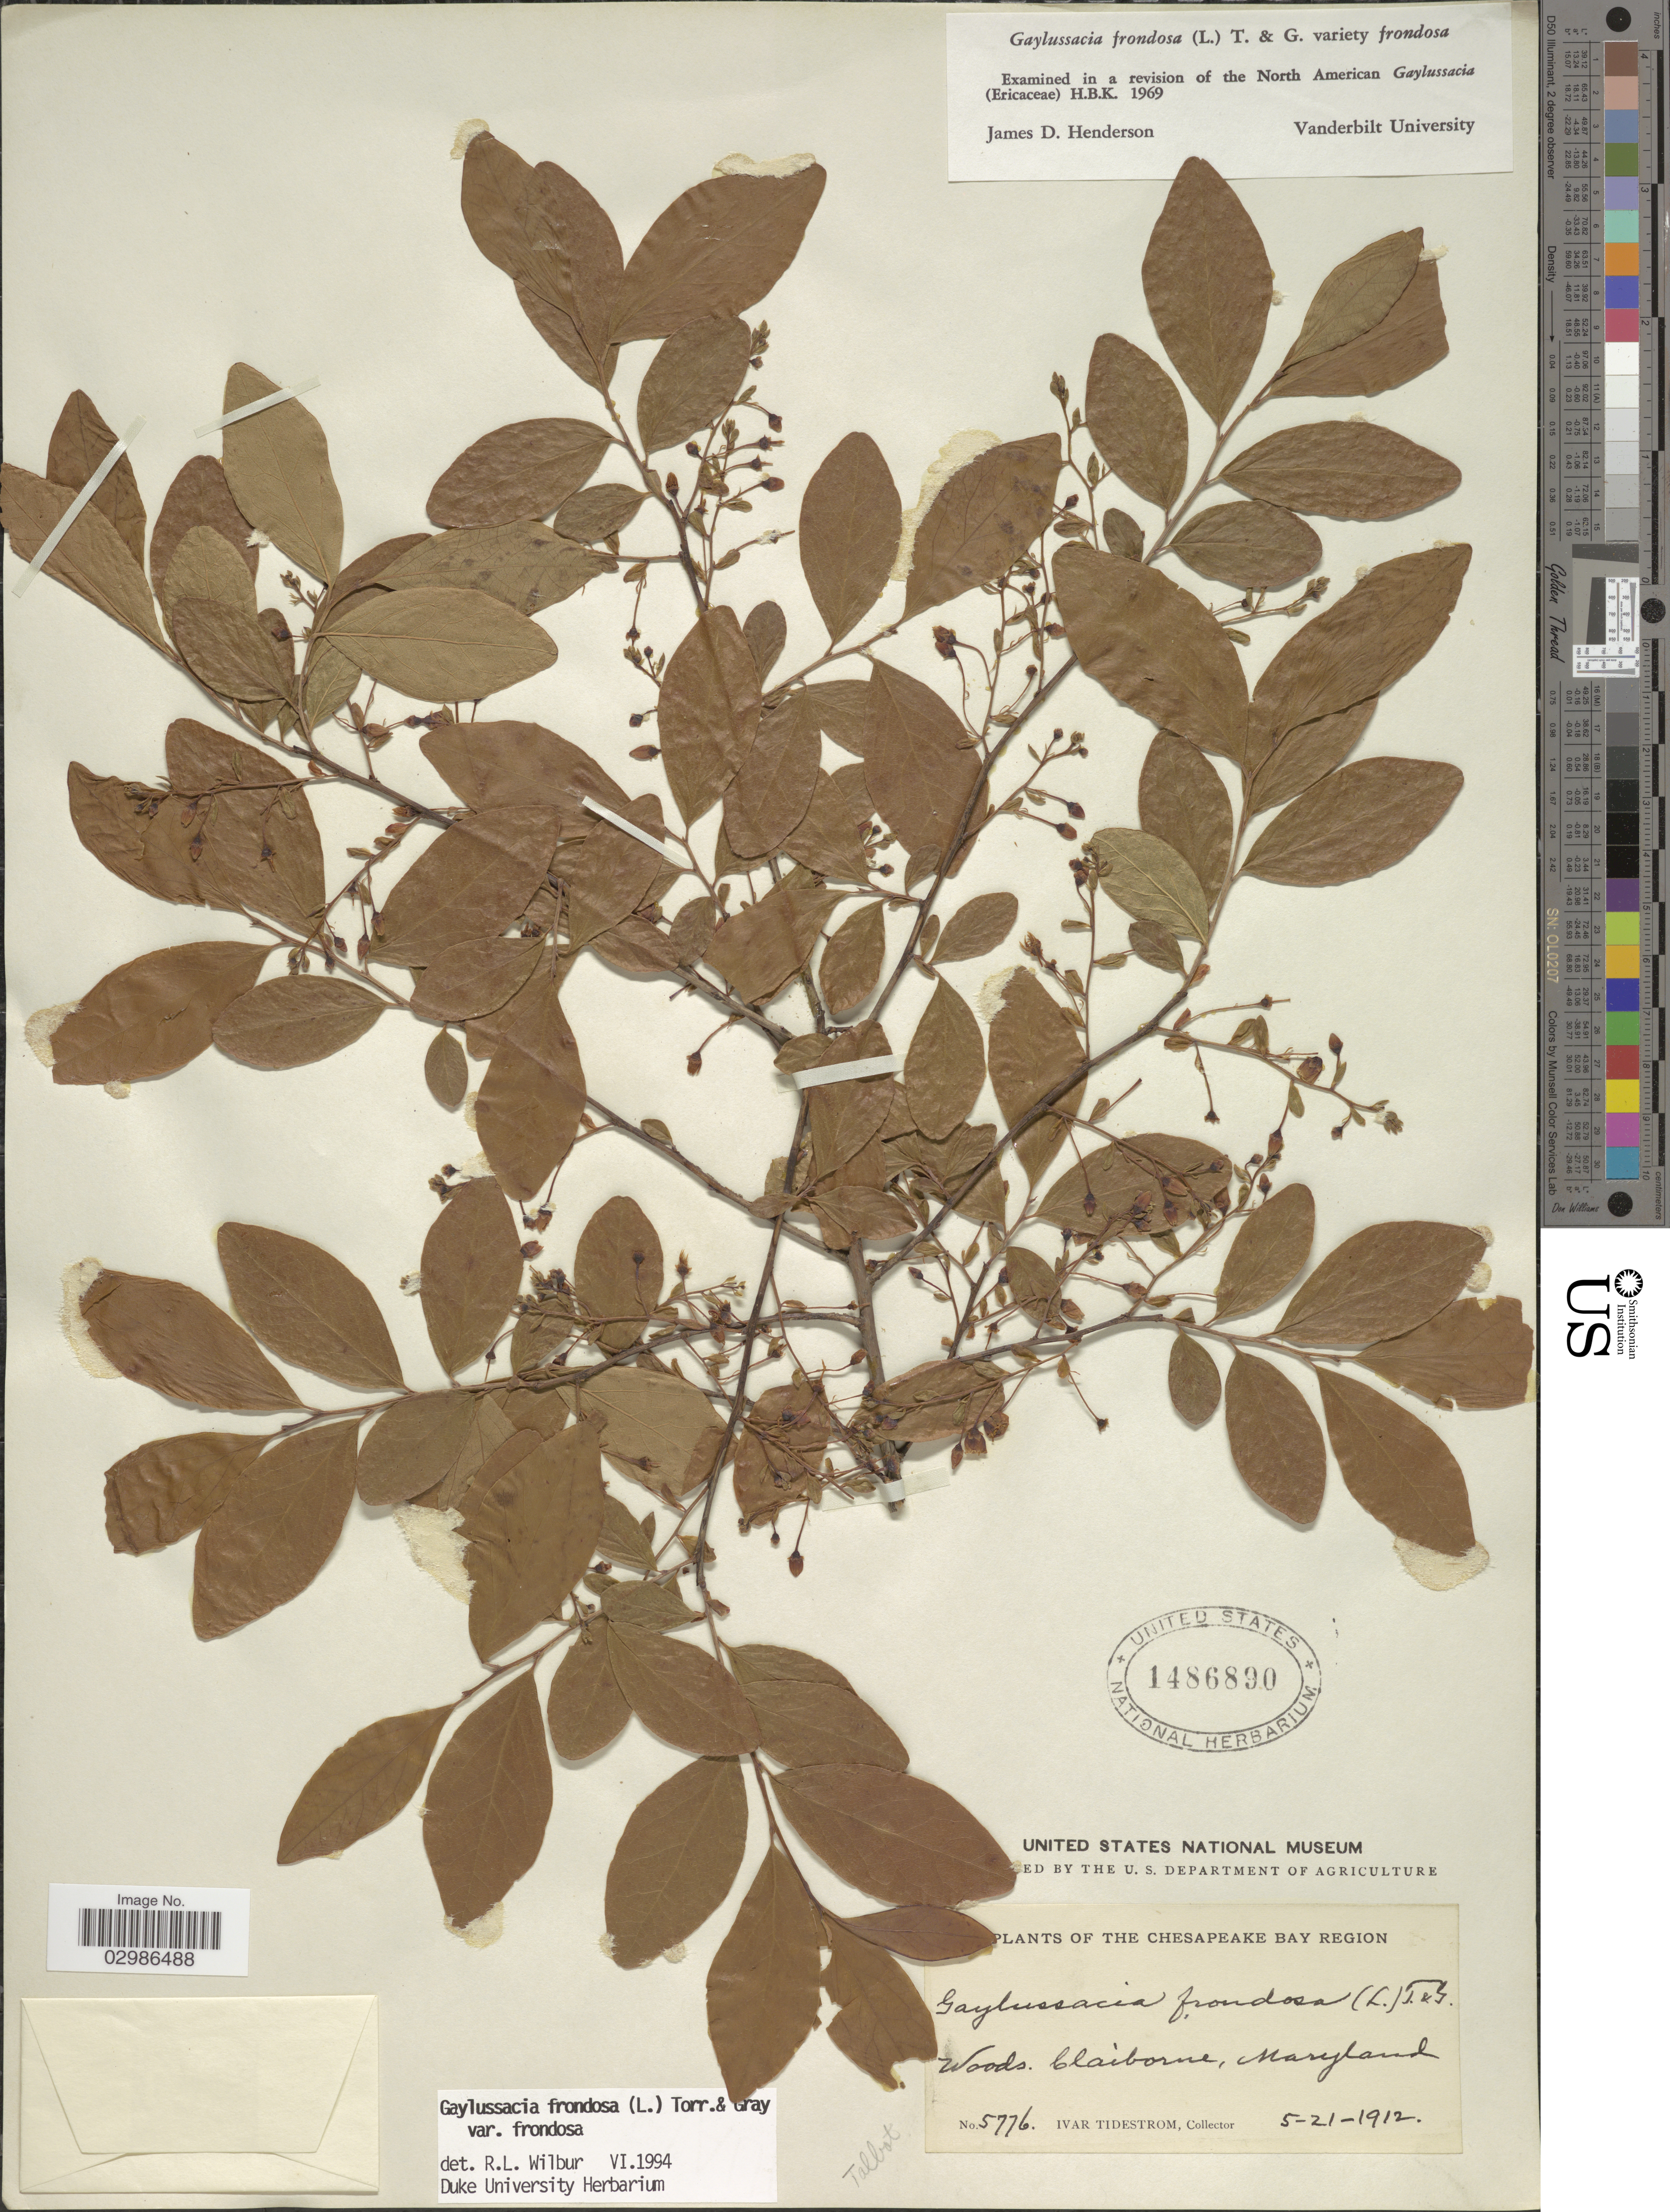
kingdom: Plantae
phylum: Tracheophyta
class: Magnoliopsida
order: Ericales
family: Ericaceae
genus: Gaylussacia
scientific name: Gaylussacia frondosa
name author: (L.) Torr. & A. Gray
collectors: I. F. Tidestrom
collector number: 5776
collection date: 1912-05-21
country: United States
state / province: Maryland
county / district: Talbot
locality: Claiborne. Talbot.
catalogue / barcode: US 1486890